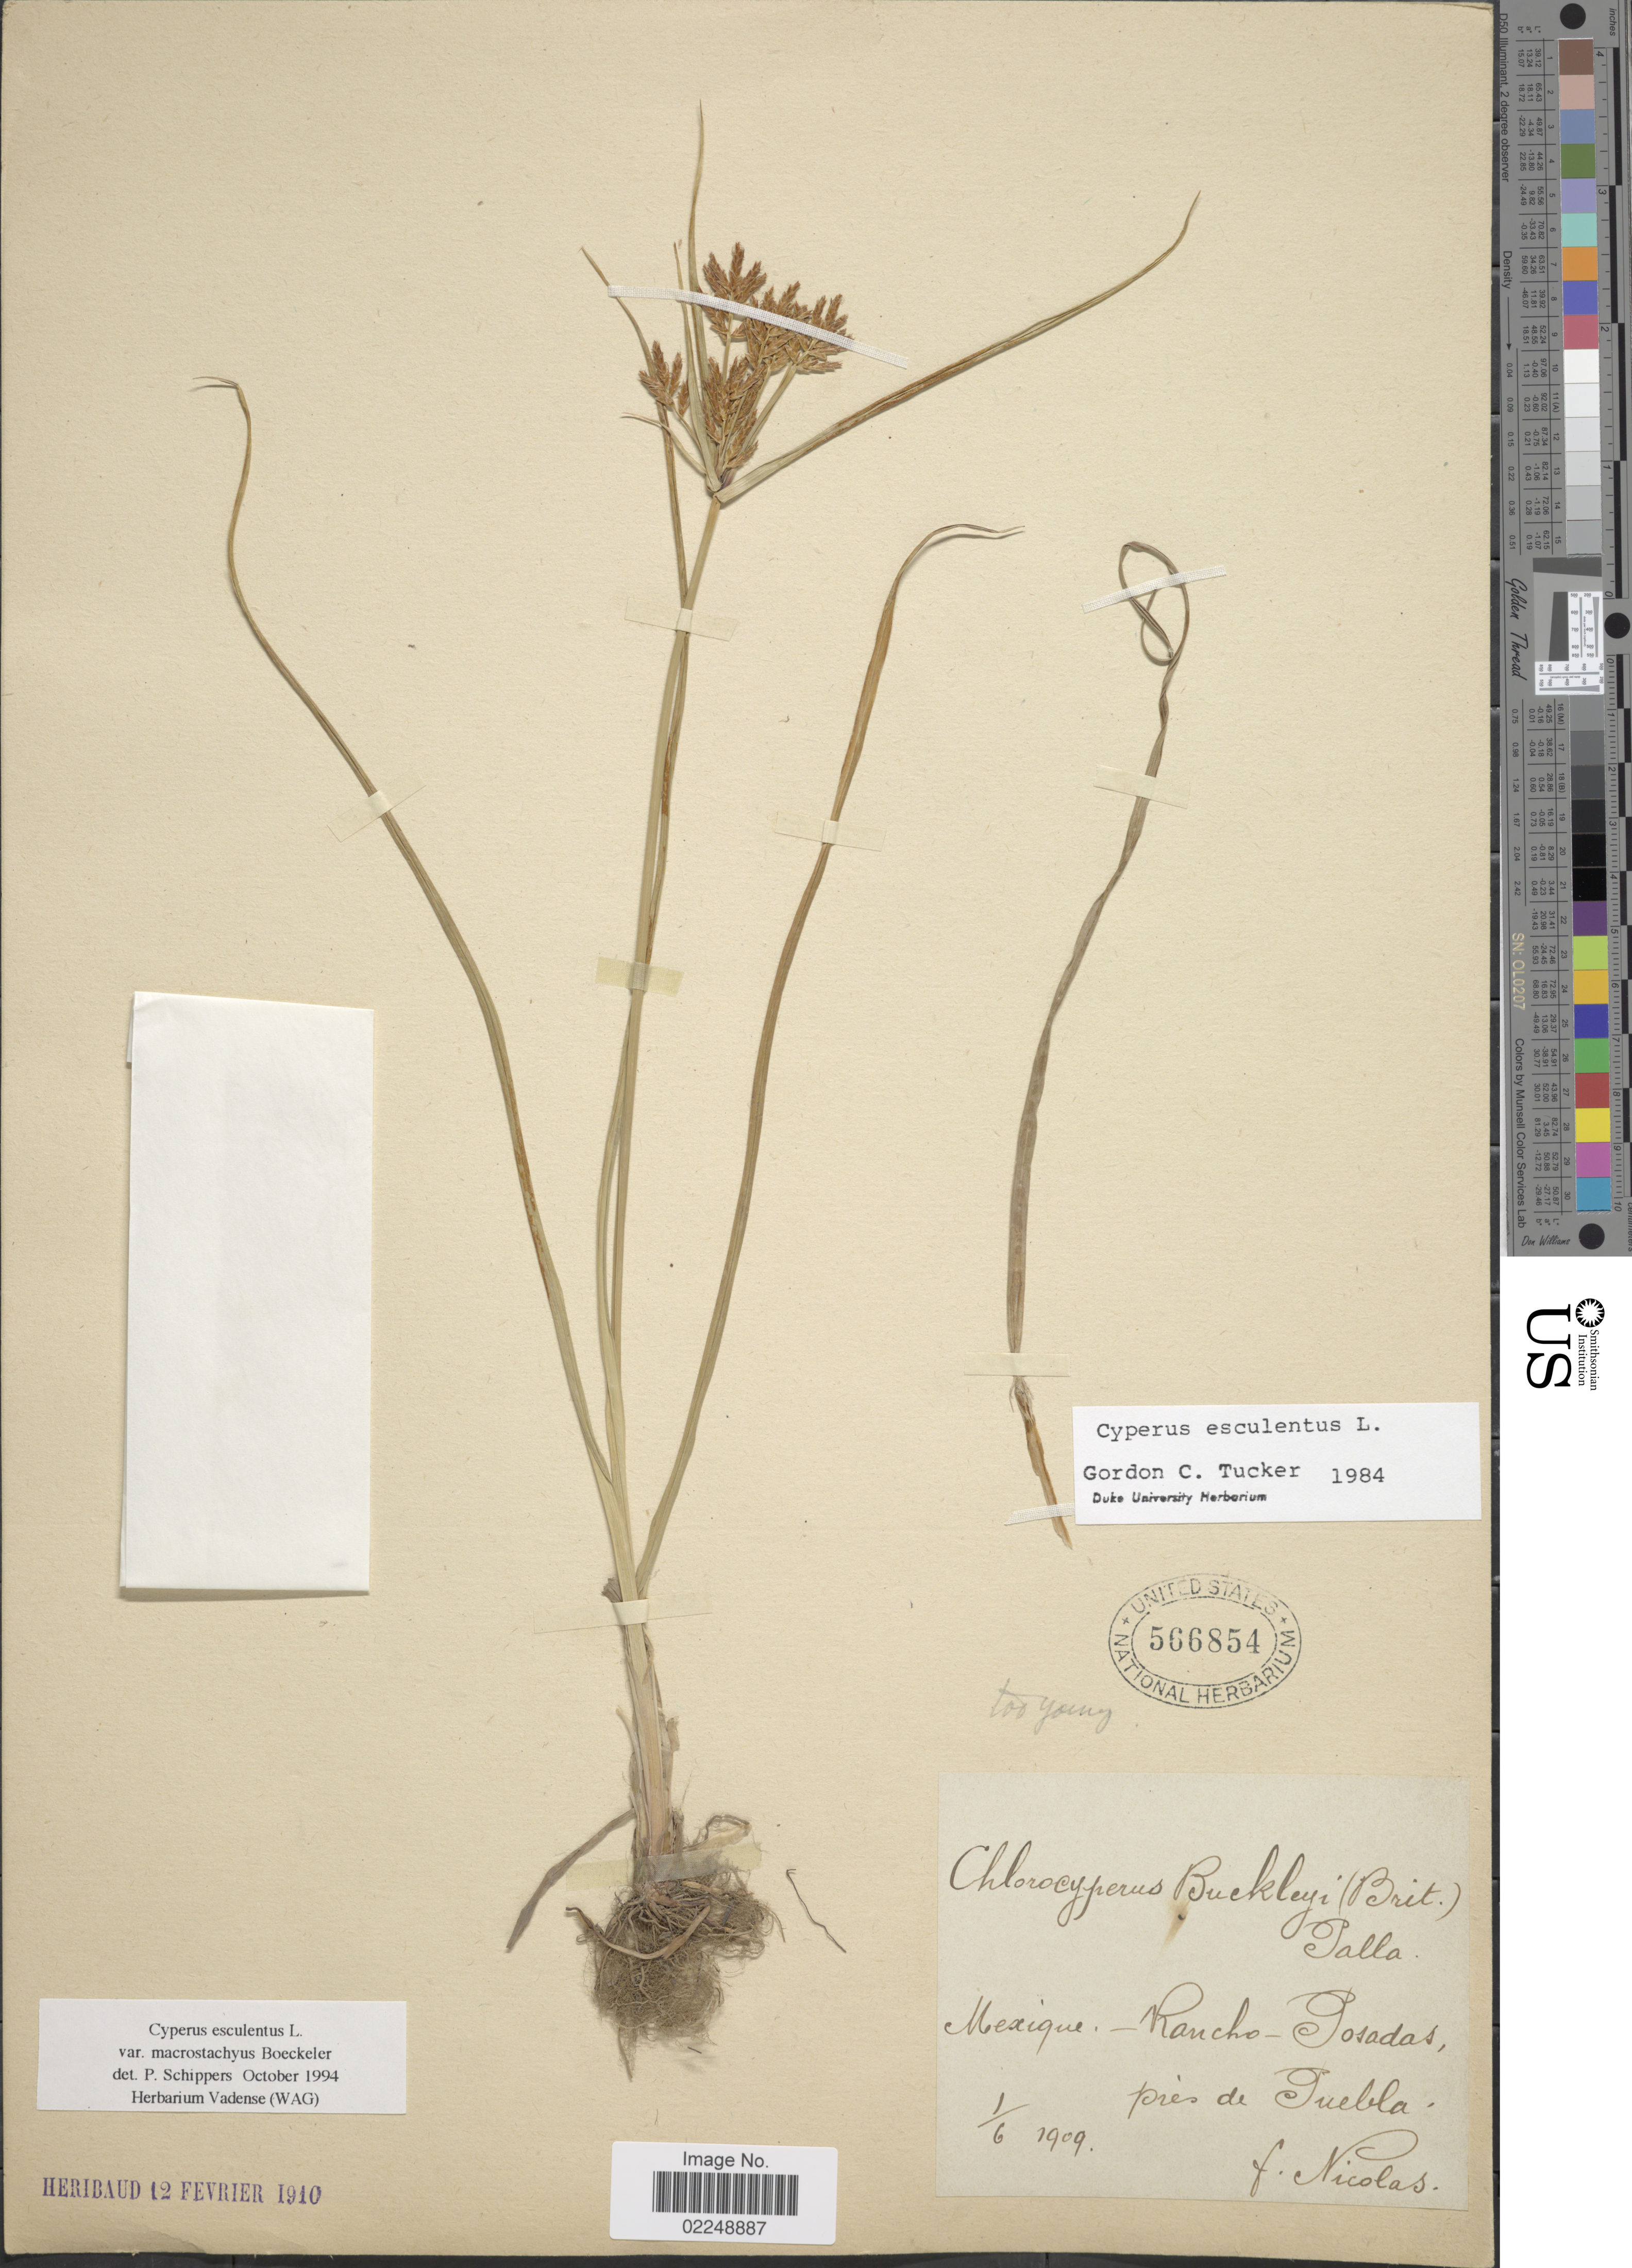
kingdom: Plantae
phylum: Tracheophyta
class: Liliopsida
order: Poales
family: Cyperaceae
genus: Cyperus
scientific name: Cyperus esculentus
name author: L.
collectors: F. Nicolas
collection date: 1909-06-01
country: Mexico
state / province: Puebla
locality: Mexique - Rancho - Posadas, pres de Puebla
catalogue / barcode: US 566854